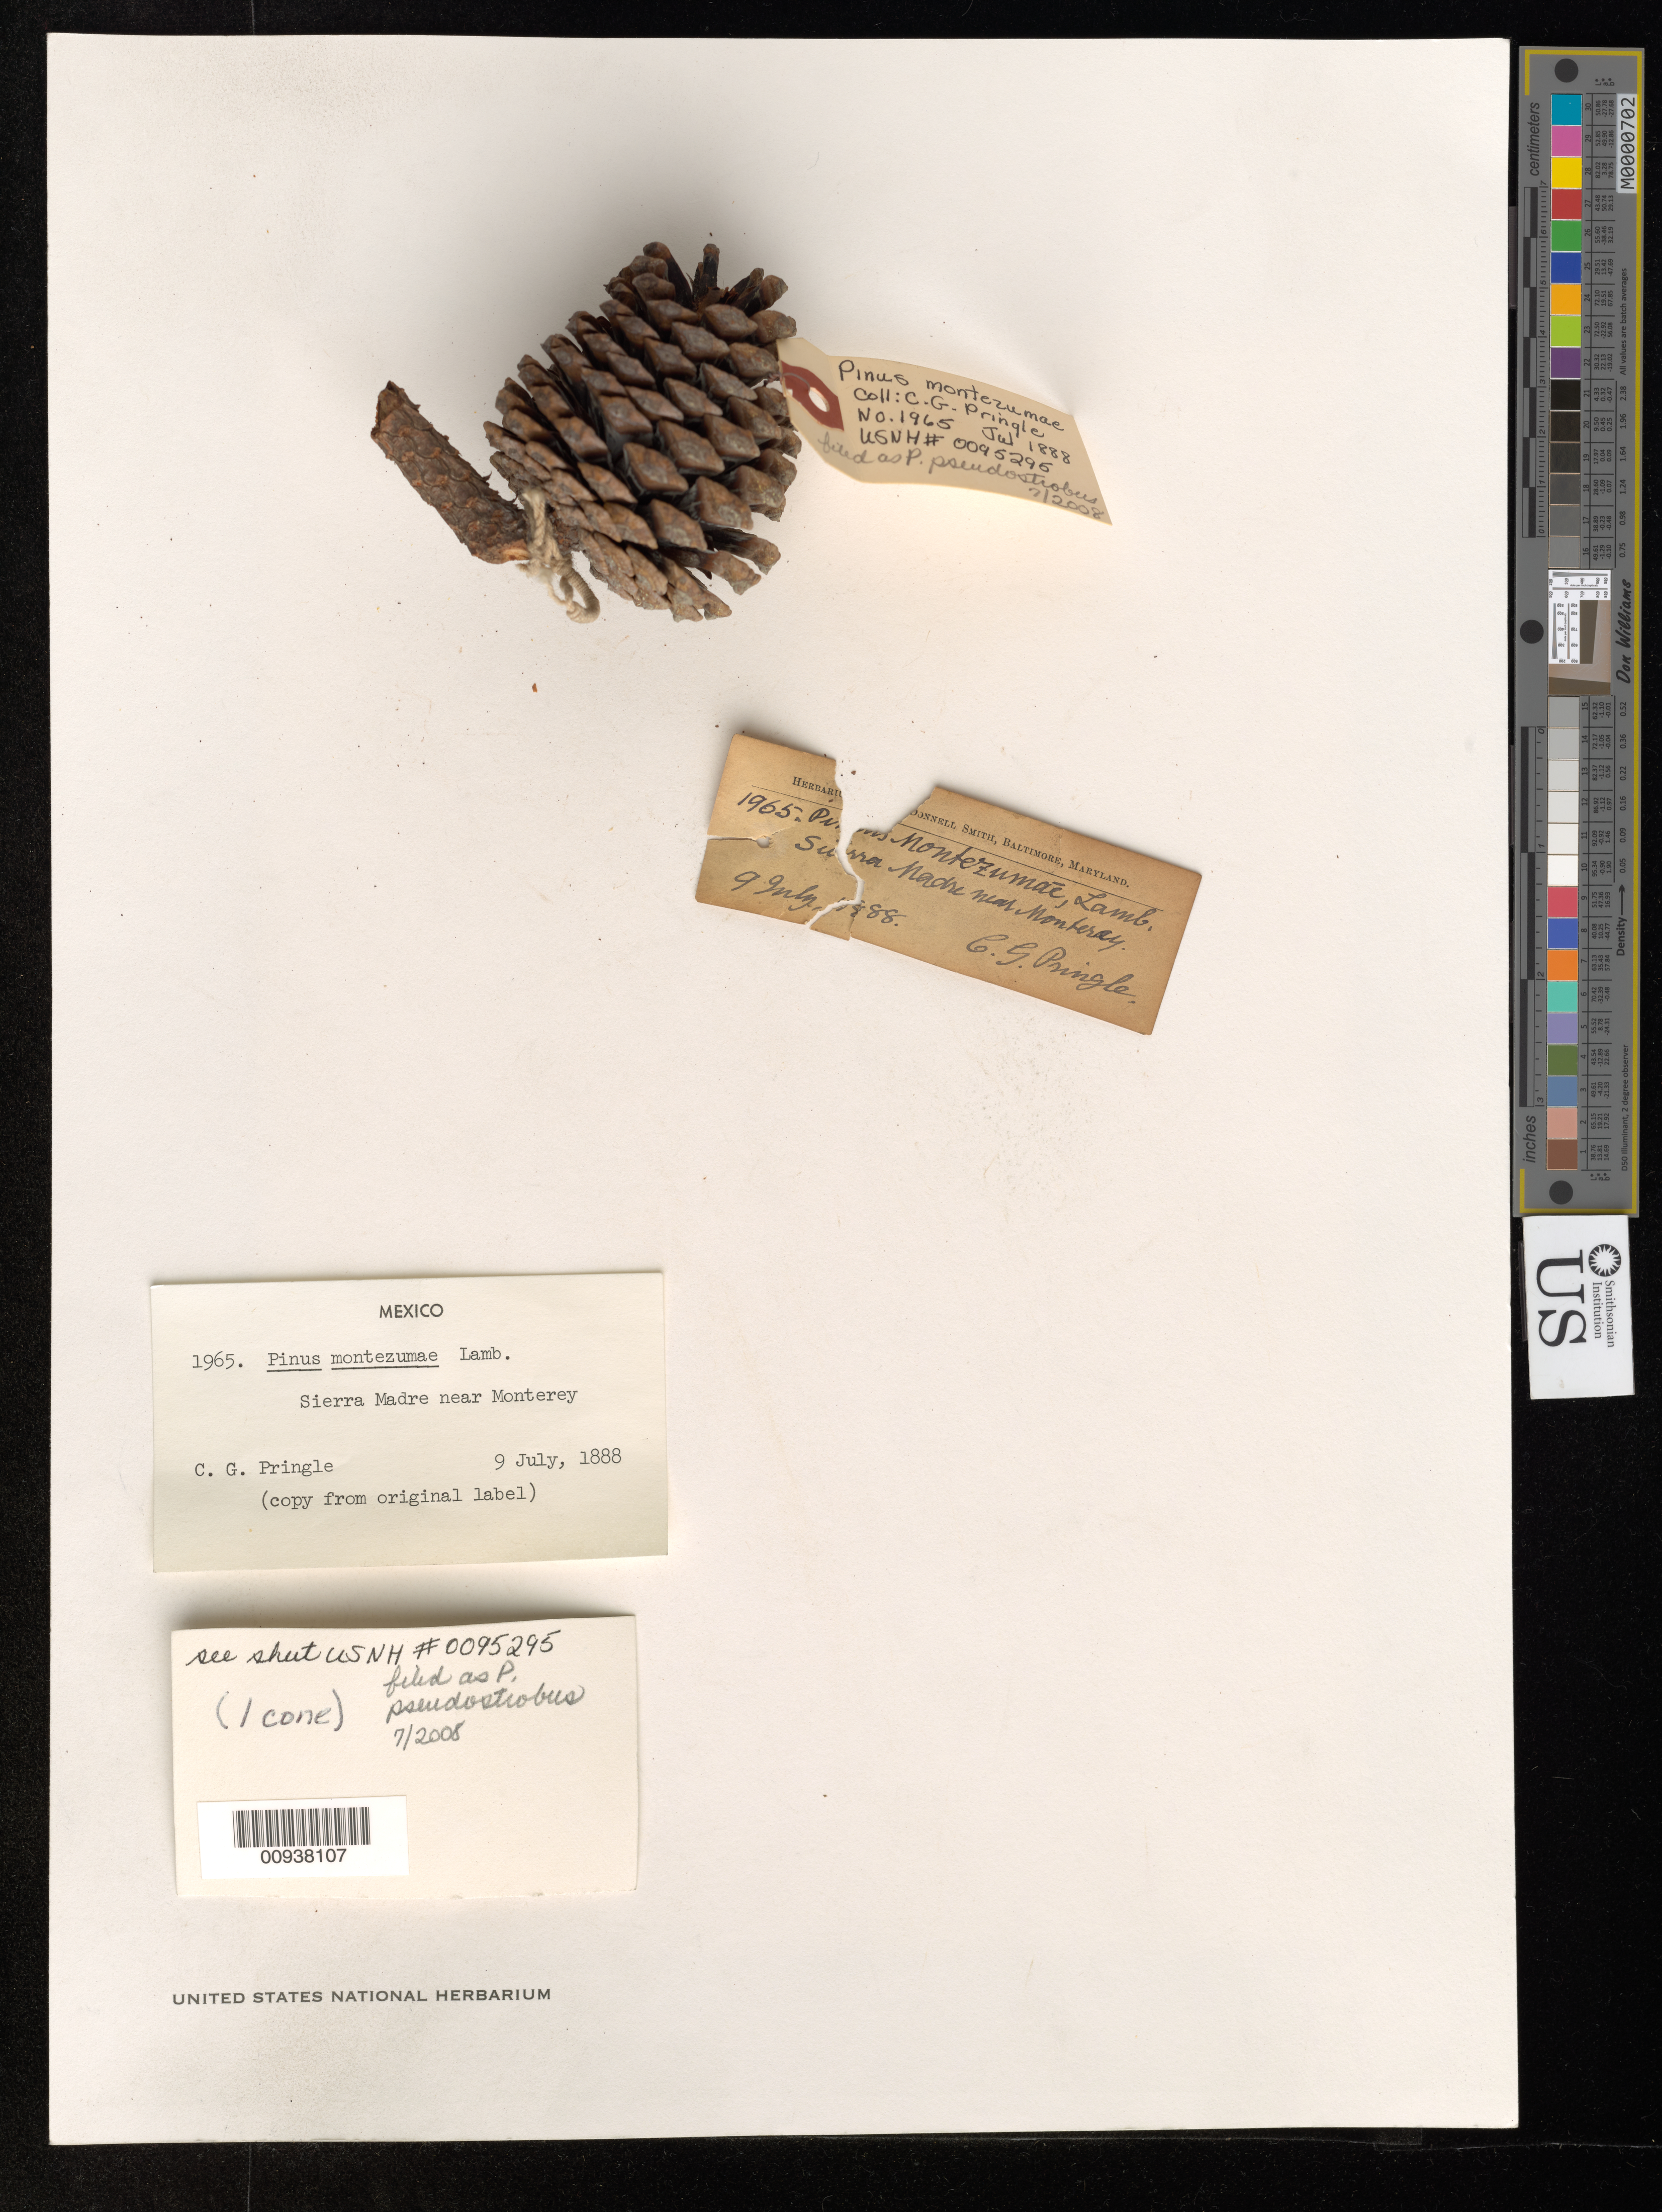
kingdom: Plantae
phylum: Tracheophyta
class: Pinopsida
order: Pinales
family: Pinaceae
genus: Pinus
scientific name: Pinus pseudostrobus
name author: Lindl.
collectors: C. G. Pringle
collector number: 1965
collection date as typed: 09 Jul 1888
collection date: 1888-07-09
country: Mexico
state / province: Nuevo León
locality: Sierra Madre near Monterrey.